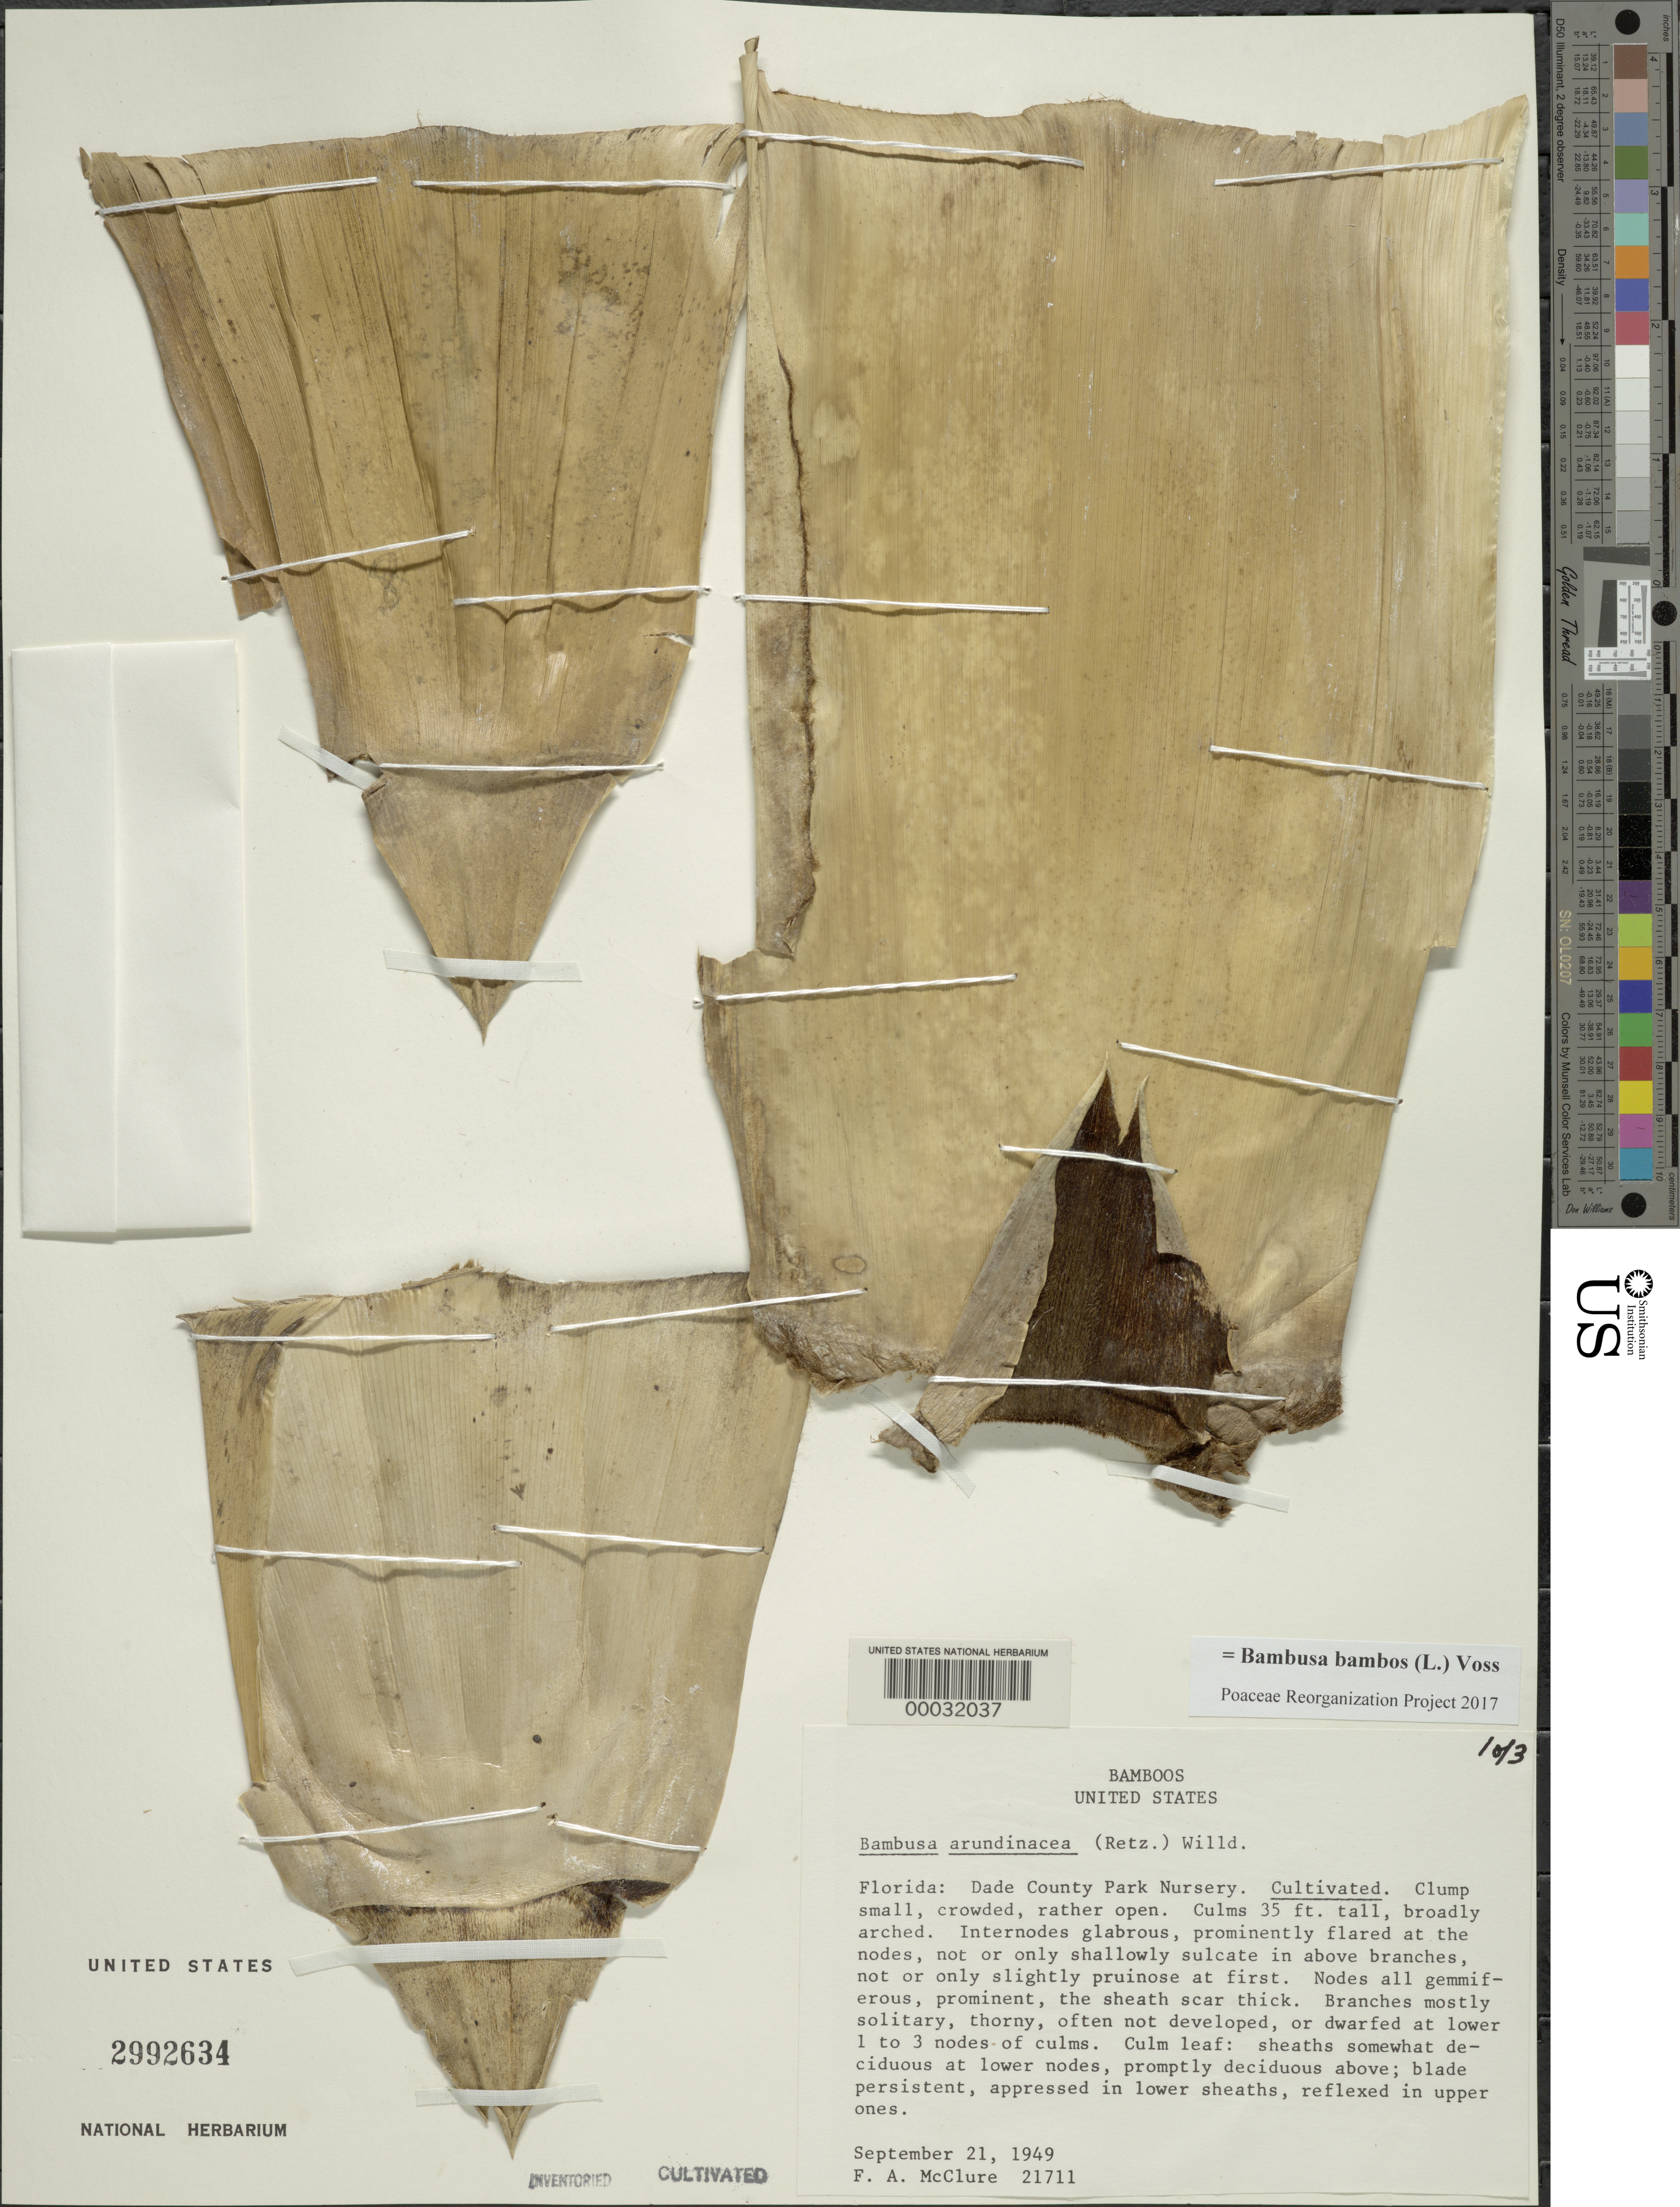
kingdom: Plantae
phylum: Tracheophyta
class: Liliopsida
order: Poales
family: Poaceae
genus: Bambusa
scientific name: Bambusa bambos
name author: (L.) Voss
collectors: F. A. McClure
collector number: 21711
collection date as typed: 21 Sep 1949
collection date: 1949-09-21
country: United States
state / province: Florida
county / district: Dade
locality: Dade county park nursery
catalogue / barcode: US 2992634